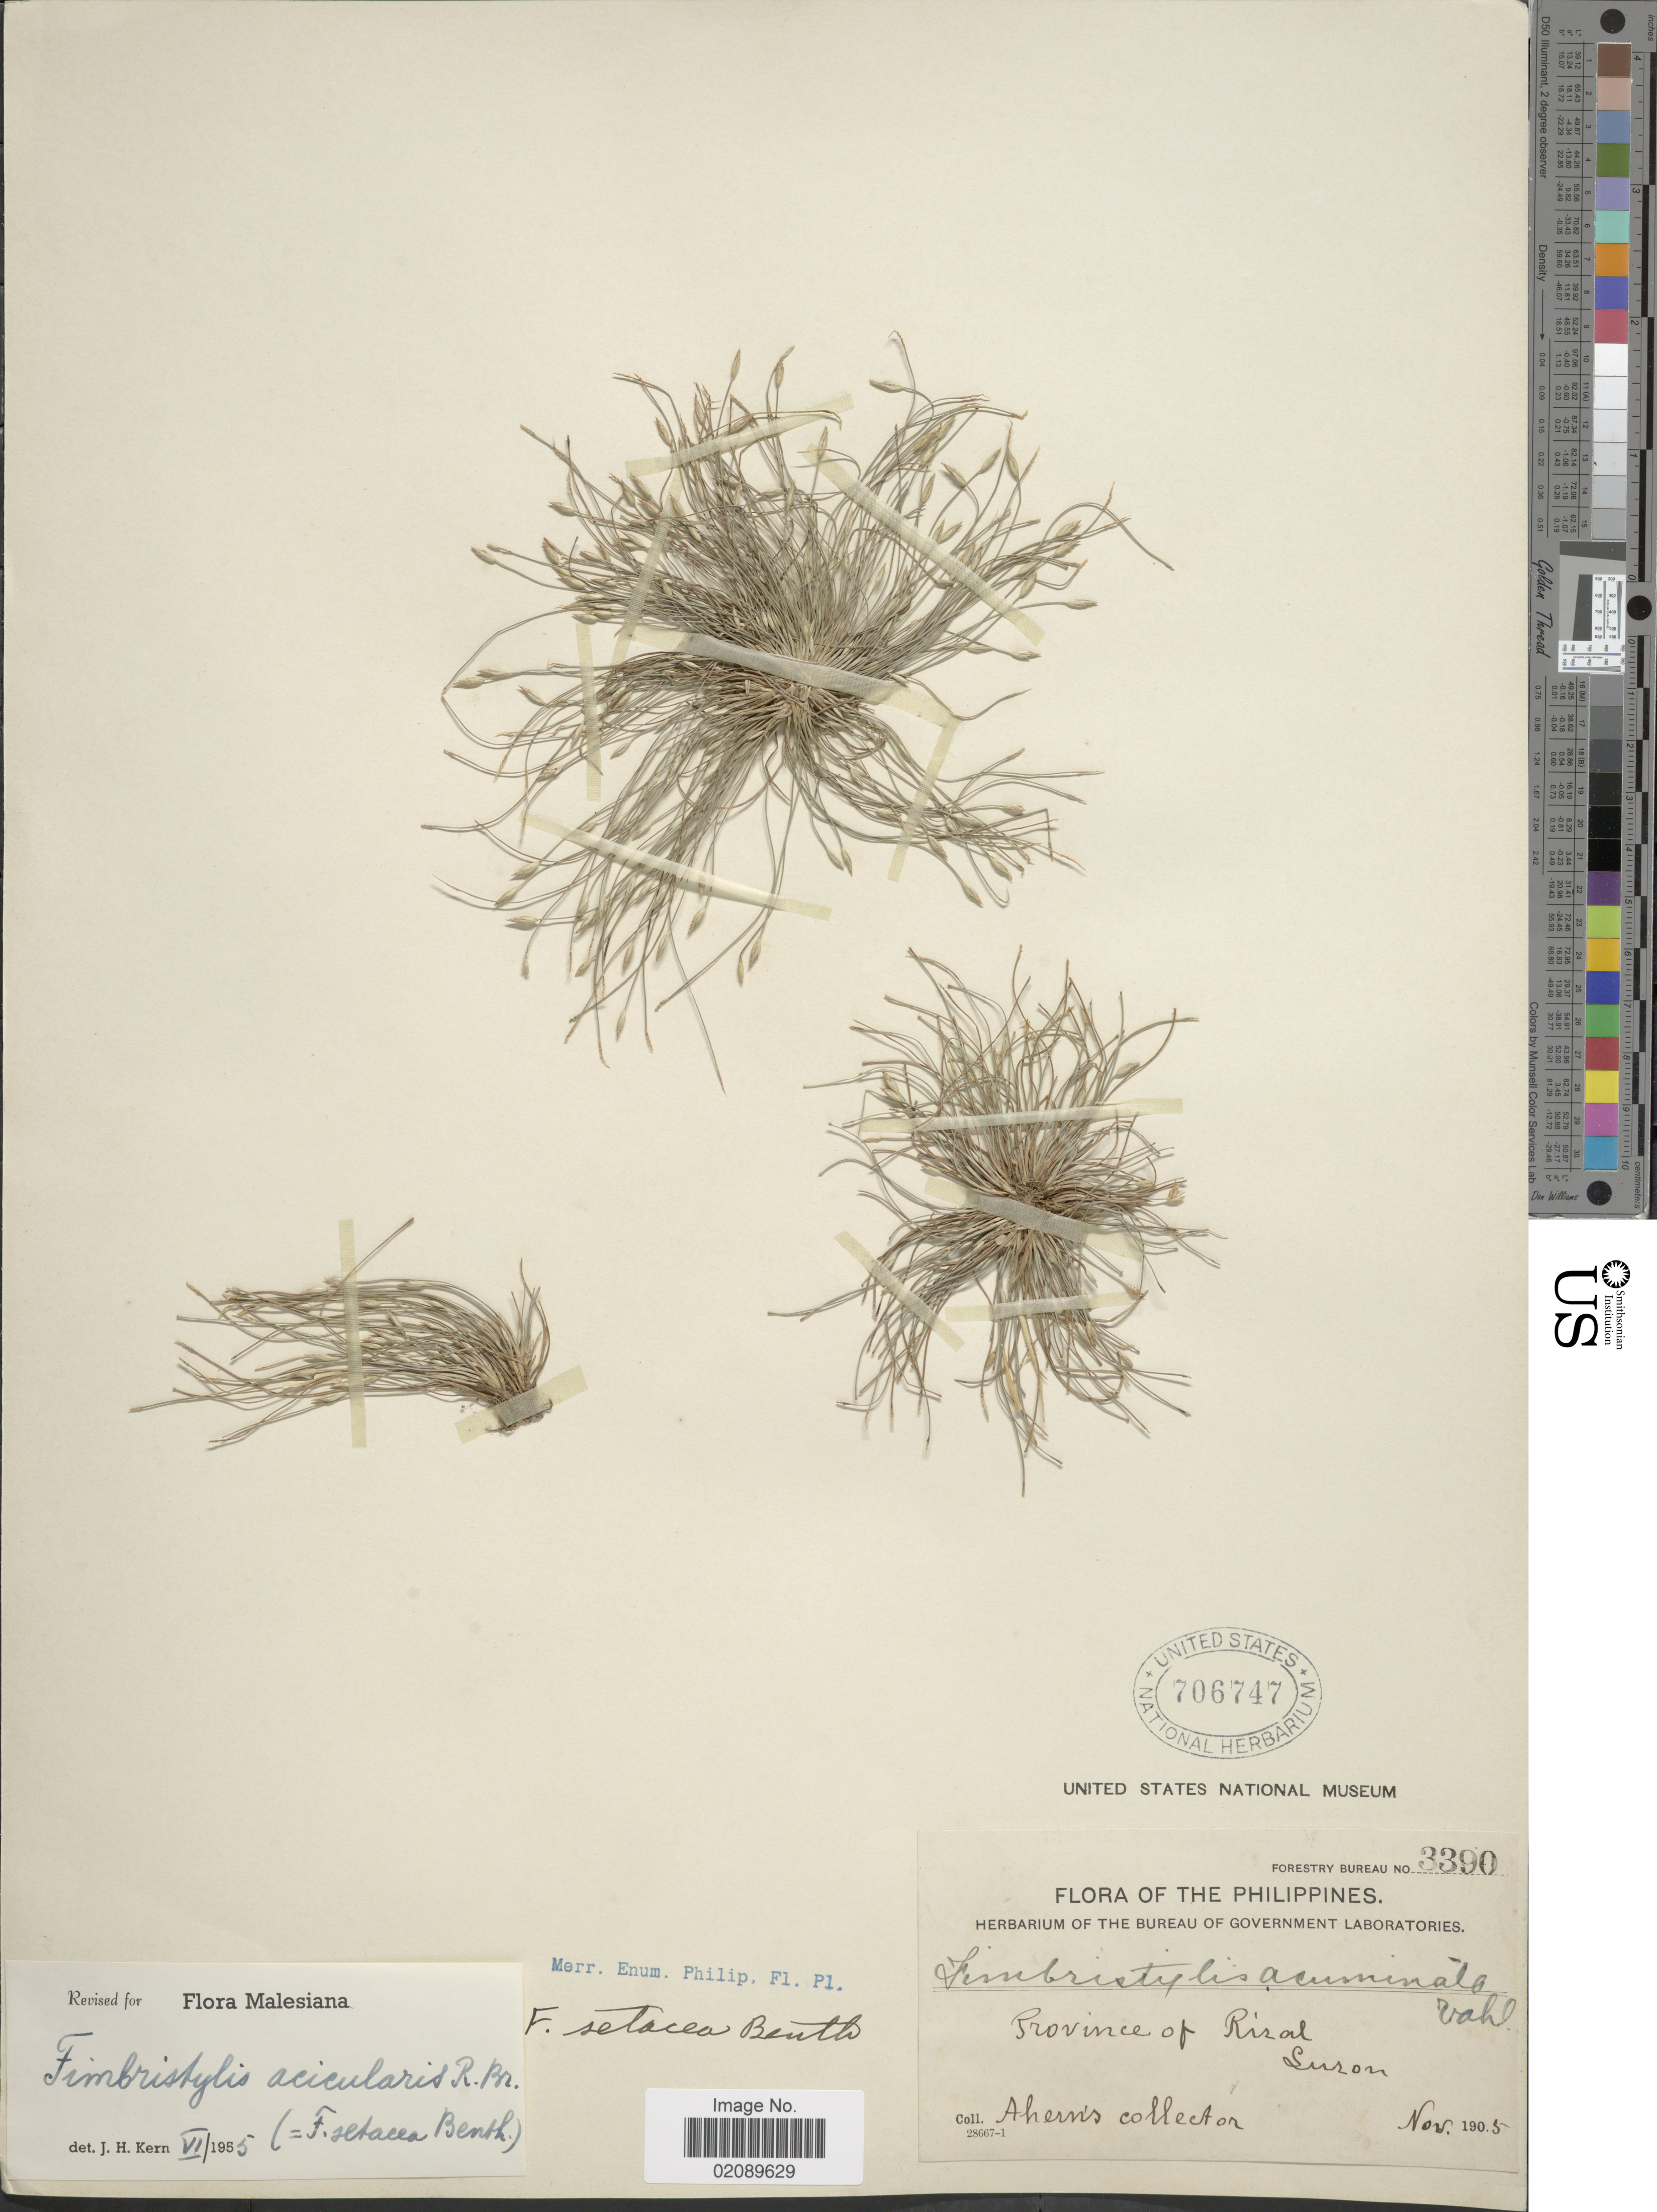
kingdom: Plantae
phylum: Tracheophyta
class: Liliopsida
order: Poales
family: Cyperaceae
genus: Fimbristylis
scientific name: Fimbristylis acicularis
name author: R. Br.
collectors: Ahern's collector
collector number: Forestry Bureau 3390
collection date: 1905-11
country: Philippines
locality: Province of Rizal, Luzon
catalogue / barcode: US 706747